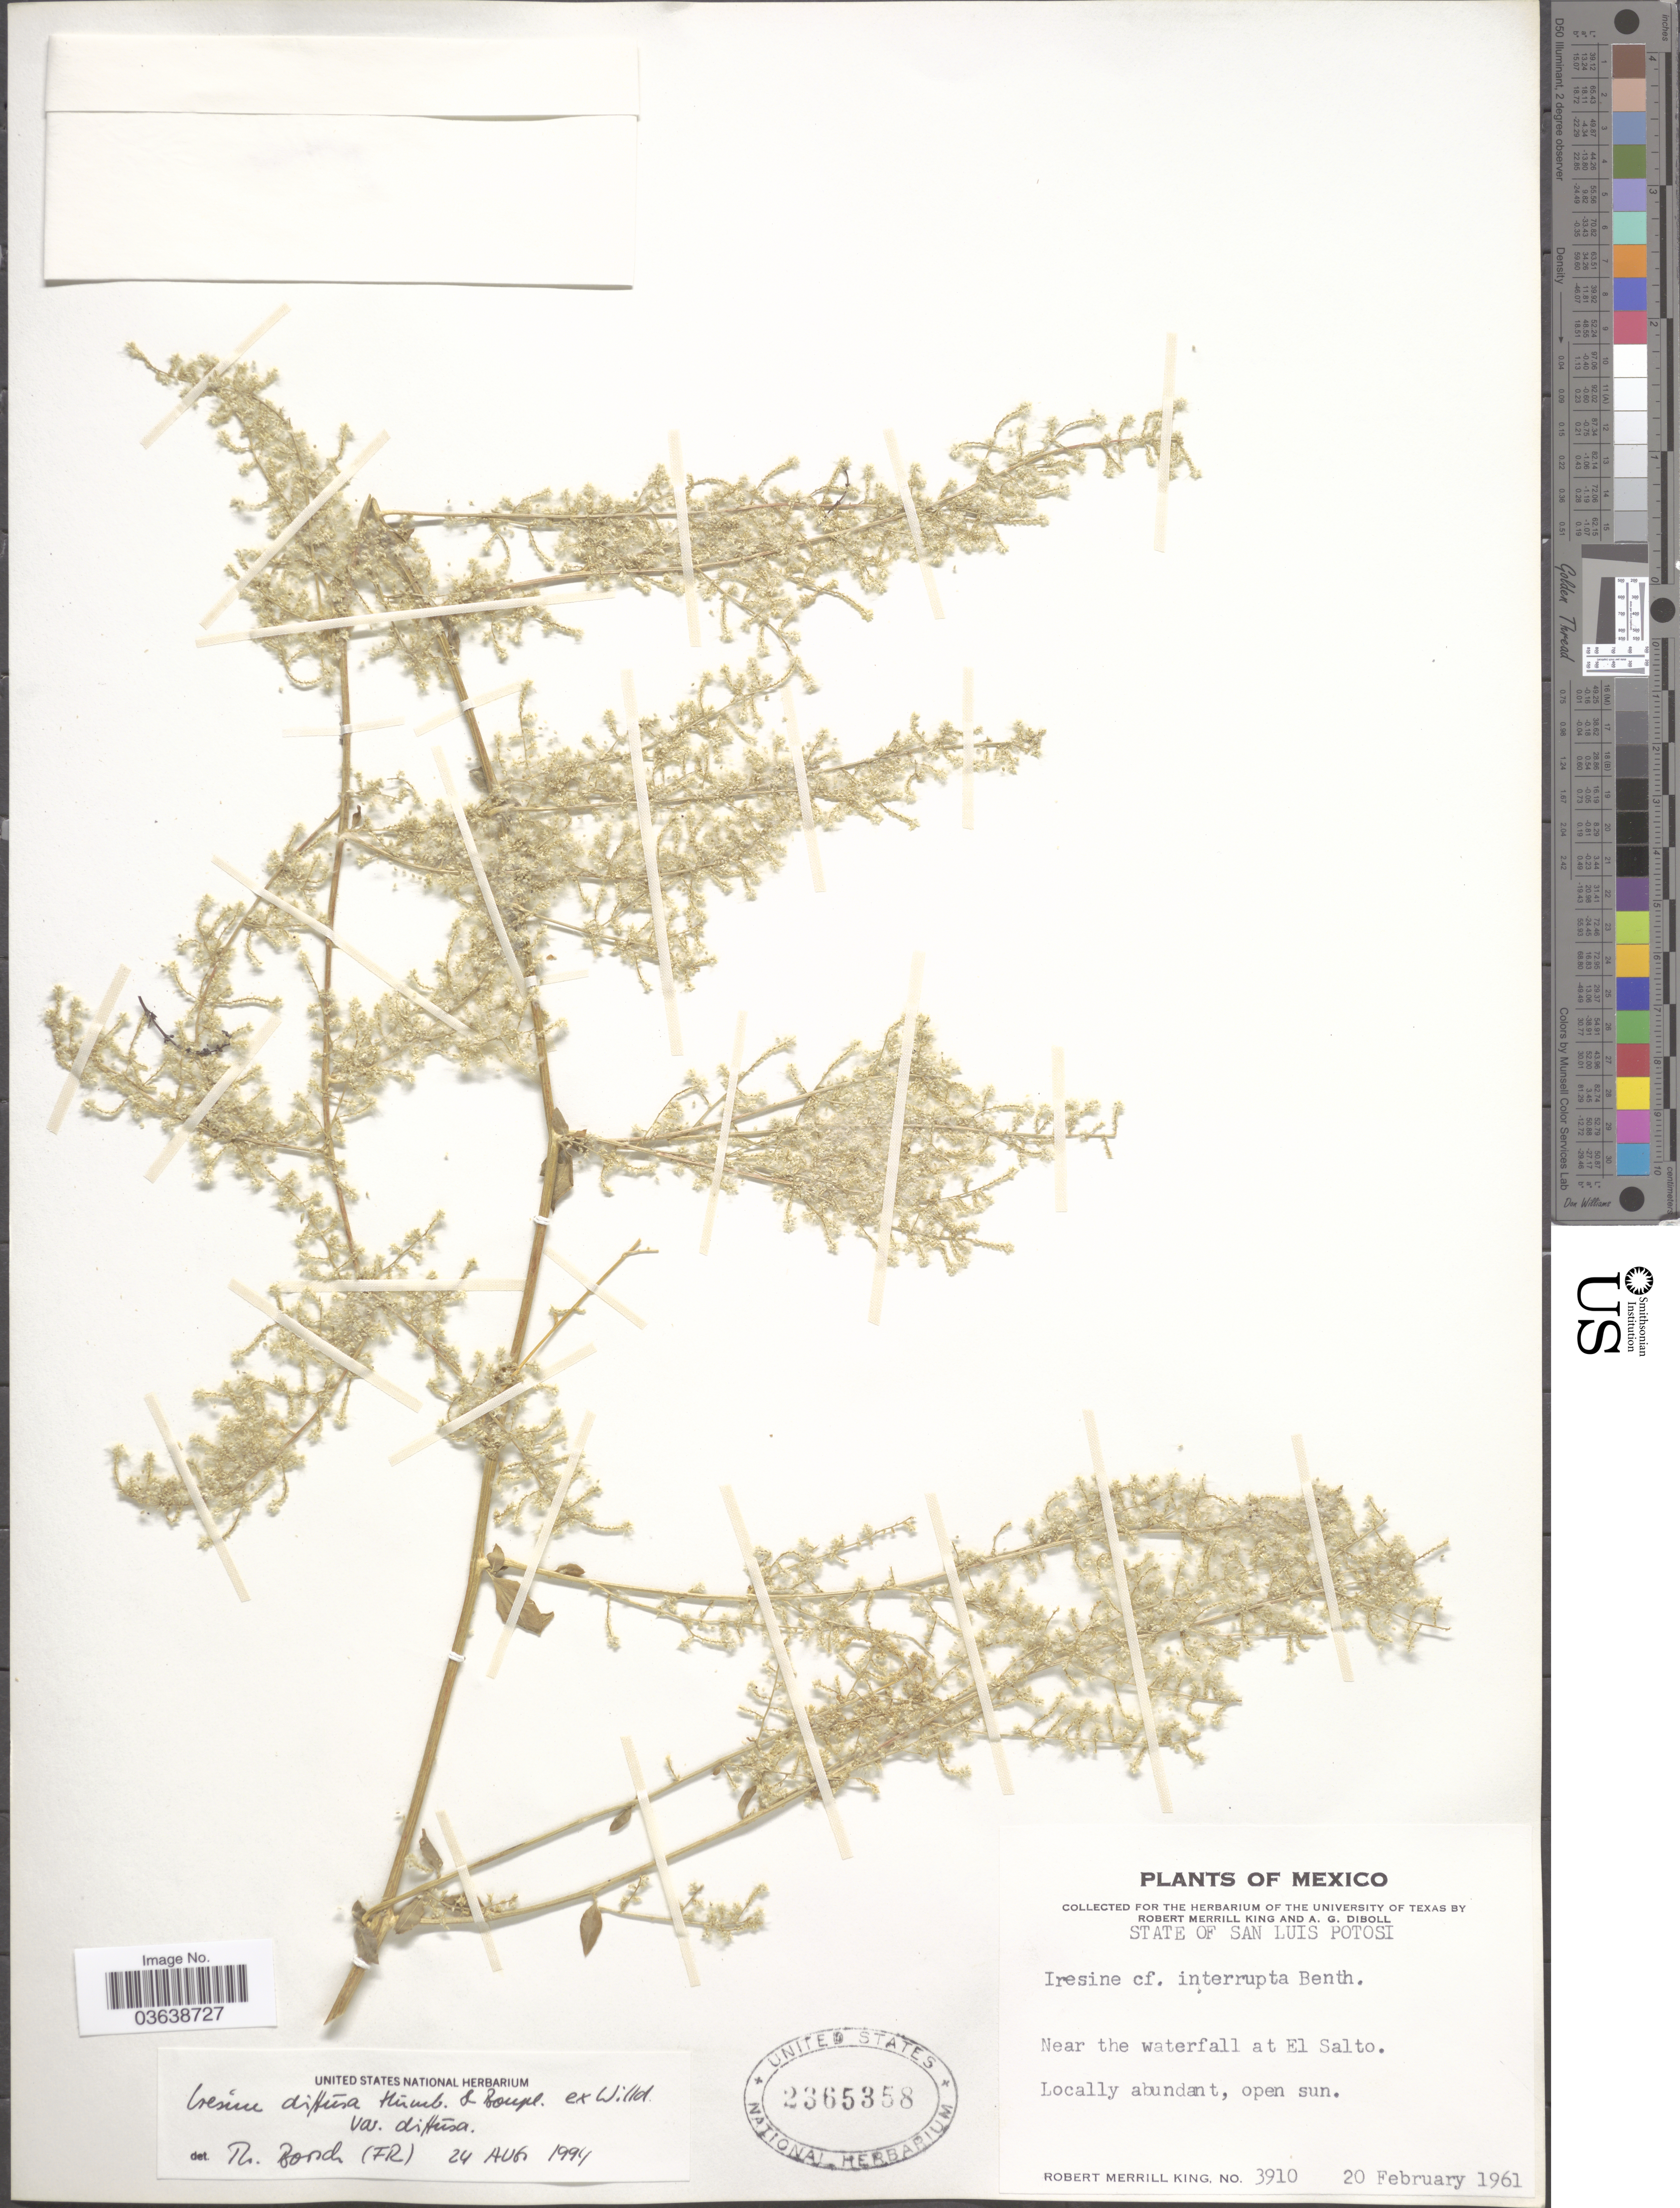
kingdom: Plantae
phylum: Tracheophyta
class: Magnoliopsida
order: Caryophyllales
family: Amaranthaceae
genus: Iresine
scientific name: Iresine celosia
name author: L.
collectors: R. M. King & A. Diboll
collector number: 3910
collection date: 1961-02-20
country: Mexico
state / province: San Luis Potosí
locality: Near the waterfall at El Salto.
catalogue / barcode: US 2365358